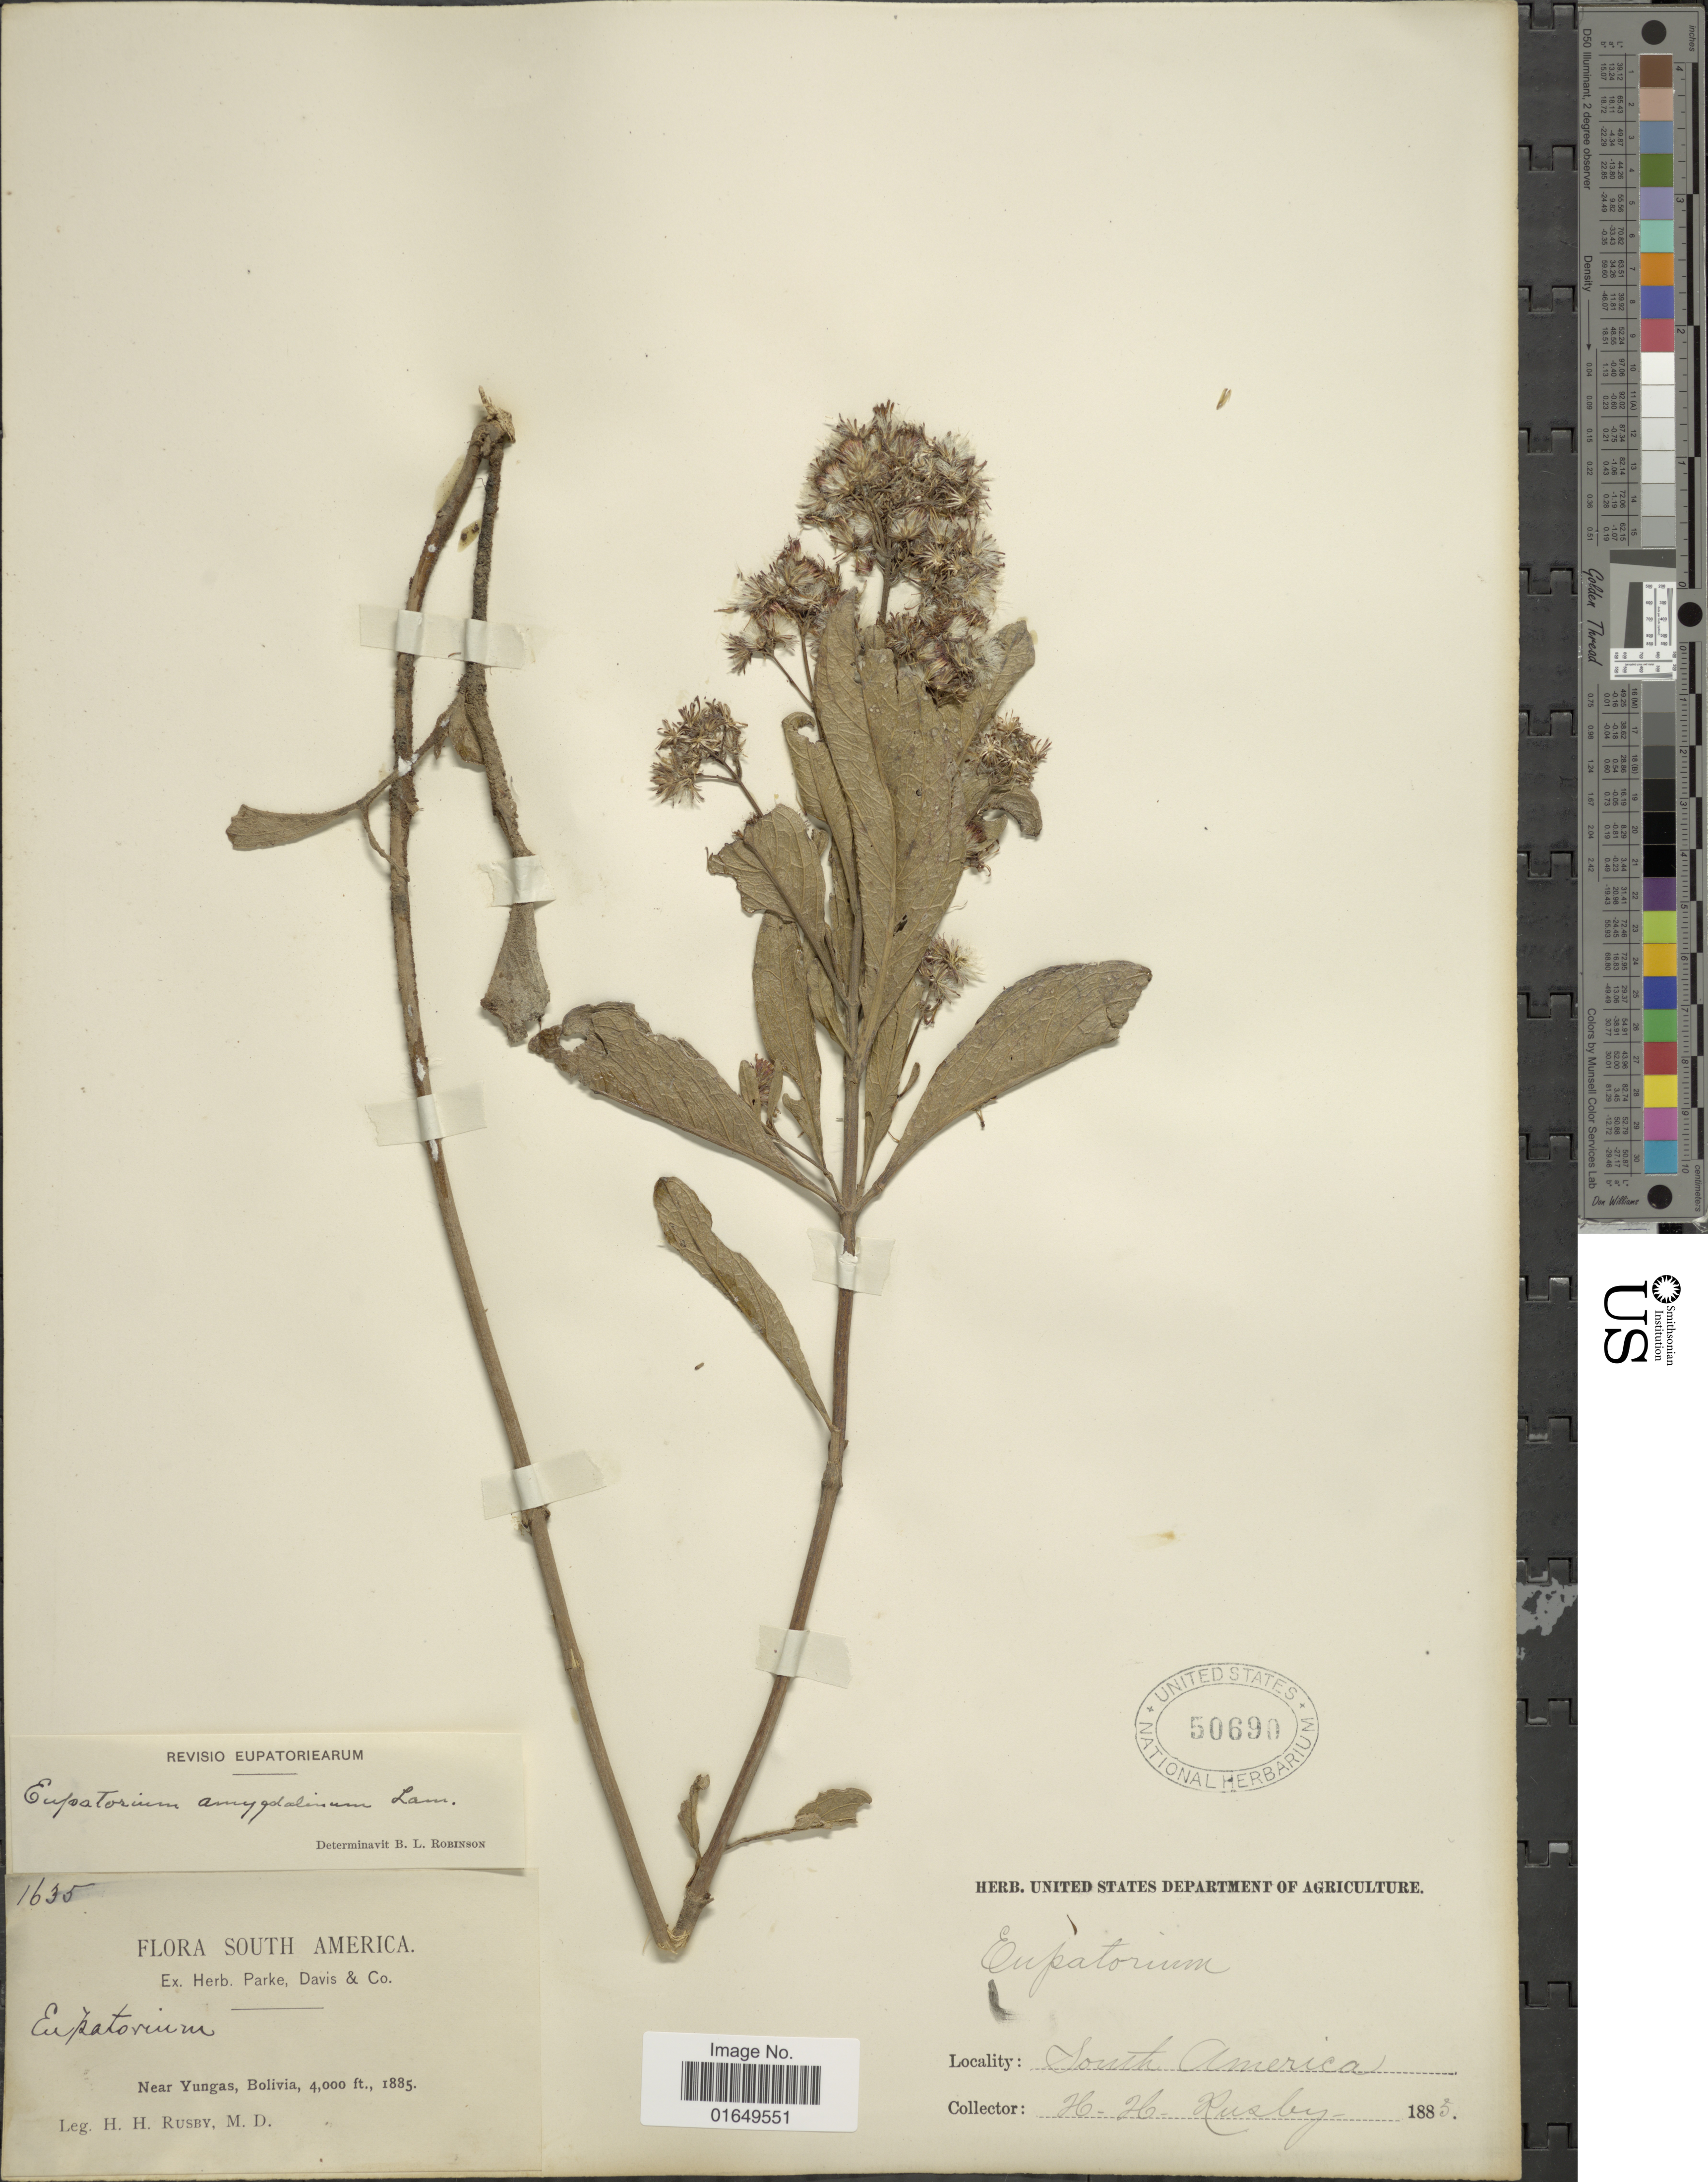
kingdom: Plantae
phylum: Tracheophyta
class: Magnoliopsida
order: Asterales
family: Asteraceae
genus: Ayapana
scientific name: Ayapana amygdalina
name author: (Lam.) R.M. King & H. Rob.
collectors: H. H. Rusby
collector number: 1635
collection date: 1885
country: Bolivia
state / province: La Paz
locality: Near Yungas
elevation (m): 1219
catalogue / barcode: US 50690